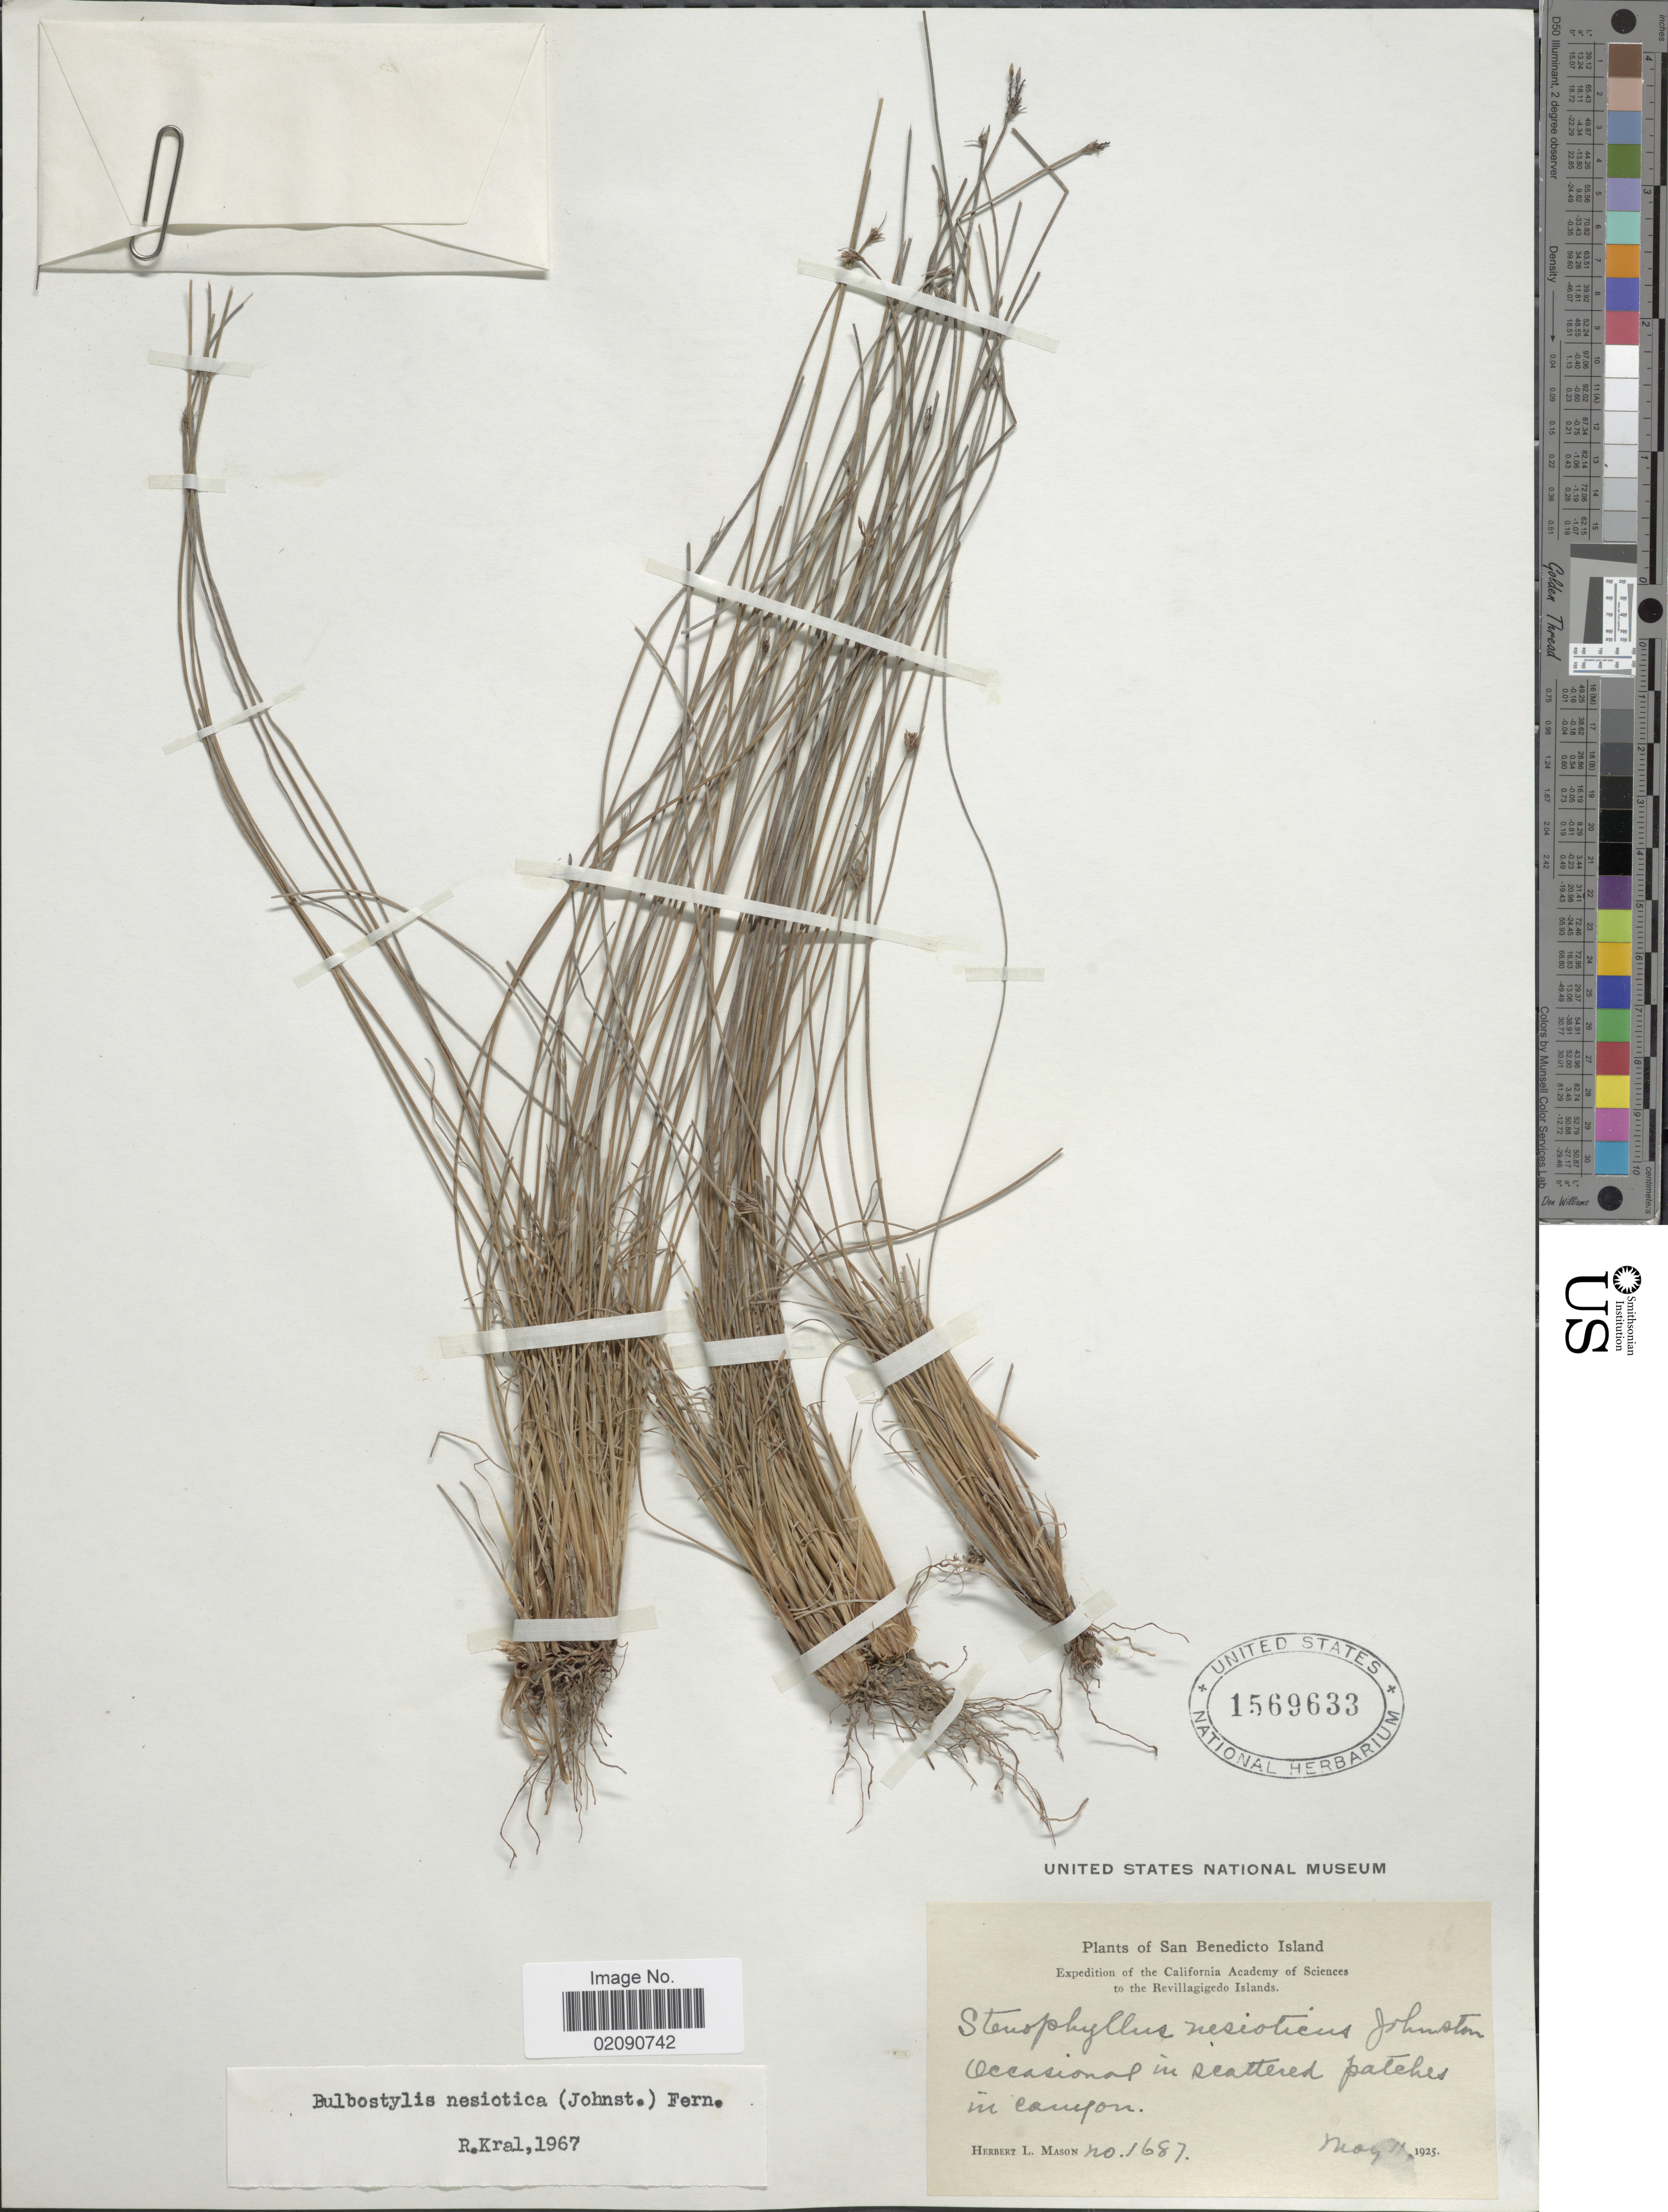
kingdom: Plantae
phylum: Tracheophyta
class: Liliopsida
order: Poales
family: Cyperaceae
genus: Bulbostylis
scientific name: Bulbostylis nesiotica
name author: (I.M. Johnst.) Fernald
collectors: H. L. Mason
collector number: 1687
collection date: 1925-05-11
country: Mexico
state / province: Colima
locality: San Benedicto. Occasional in scattered patches in canyon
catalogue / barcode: US 1569633